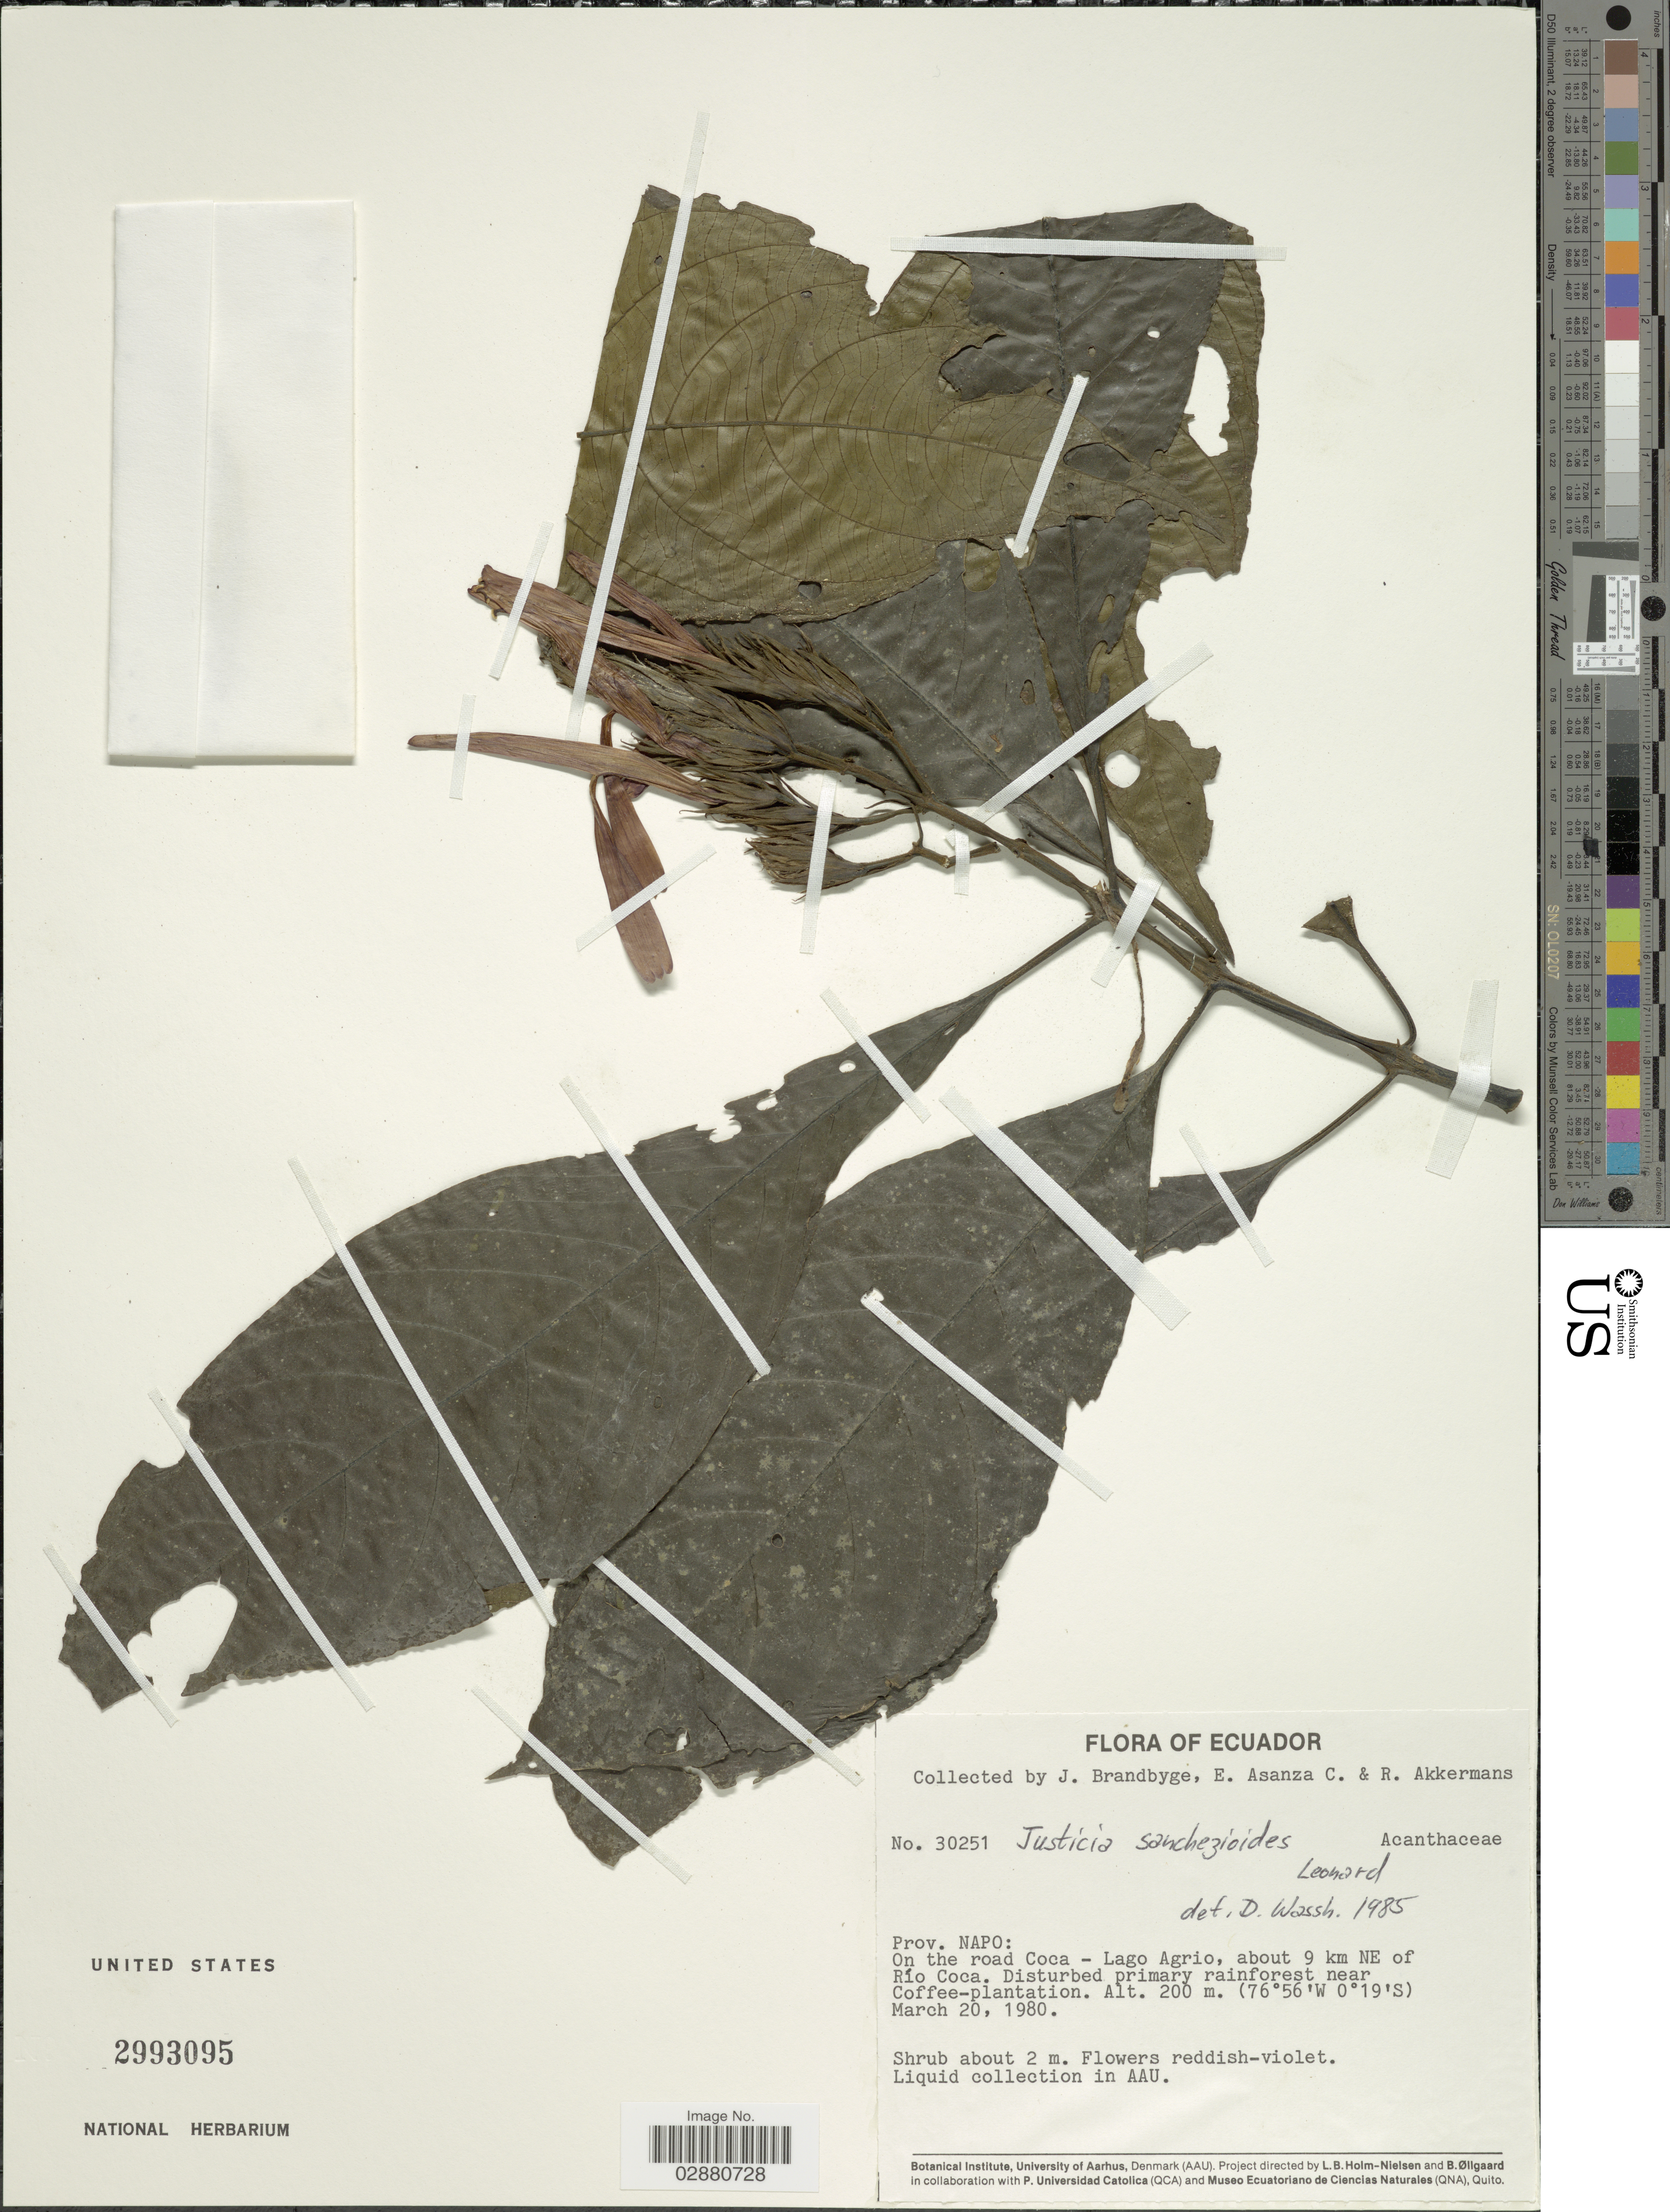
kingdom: Plantae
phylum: Tracheophyta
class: Magnoliopsida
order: Lamiales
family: Acanthaceae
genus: Justicia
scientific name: Justicia sanchezioides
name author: Leonard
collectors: J. Brandbyge, E. Asanza C. & R. W. A. P. Akkermans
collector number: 30251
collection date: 1980-03-20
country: Ecuador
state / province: Napo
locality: On the road Coca - Lago Agrio, about 9 km NE of Río Coca.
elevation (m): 200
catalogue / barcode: US 2993095